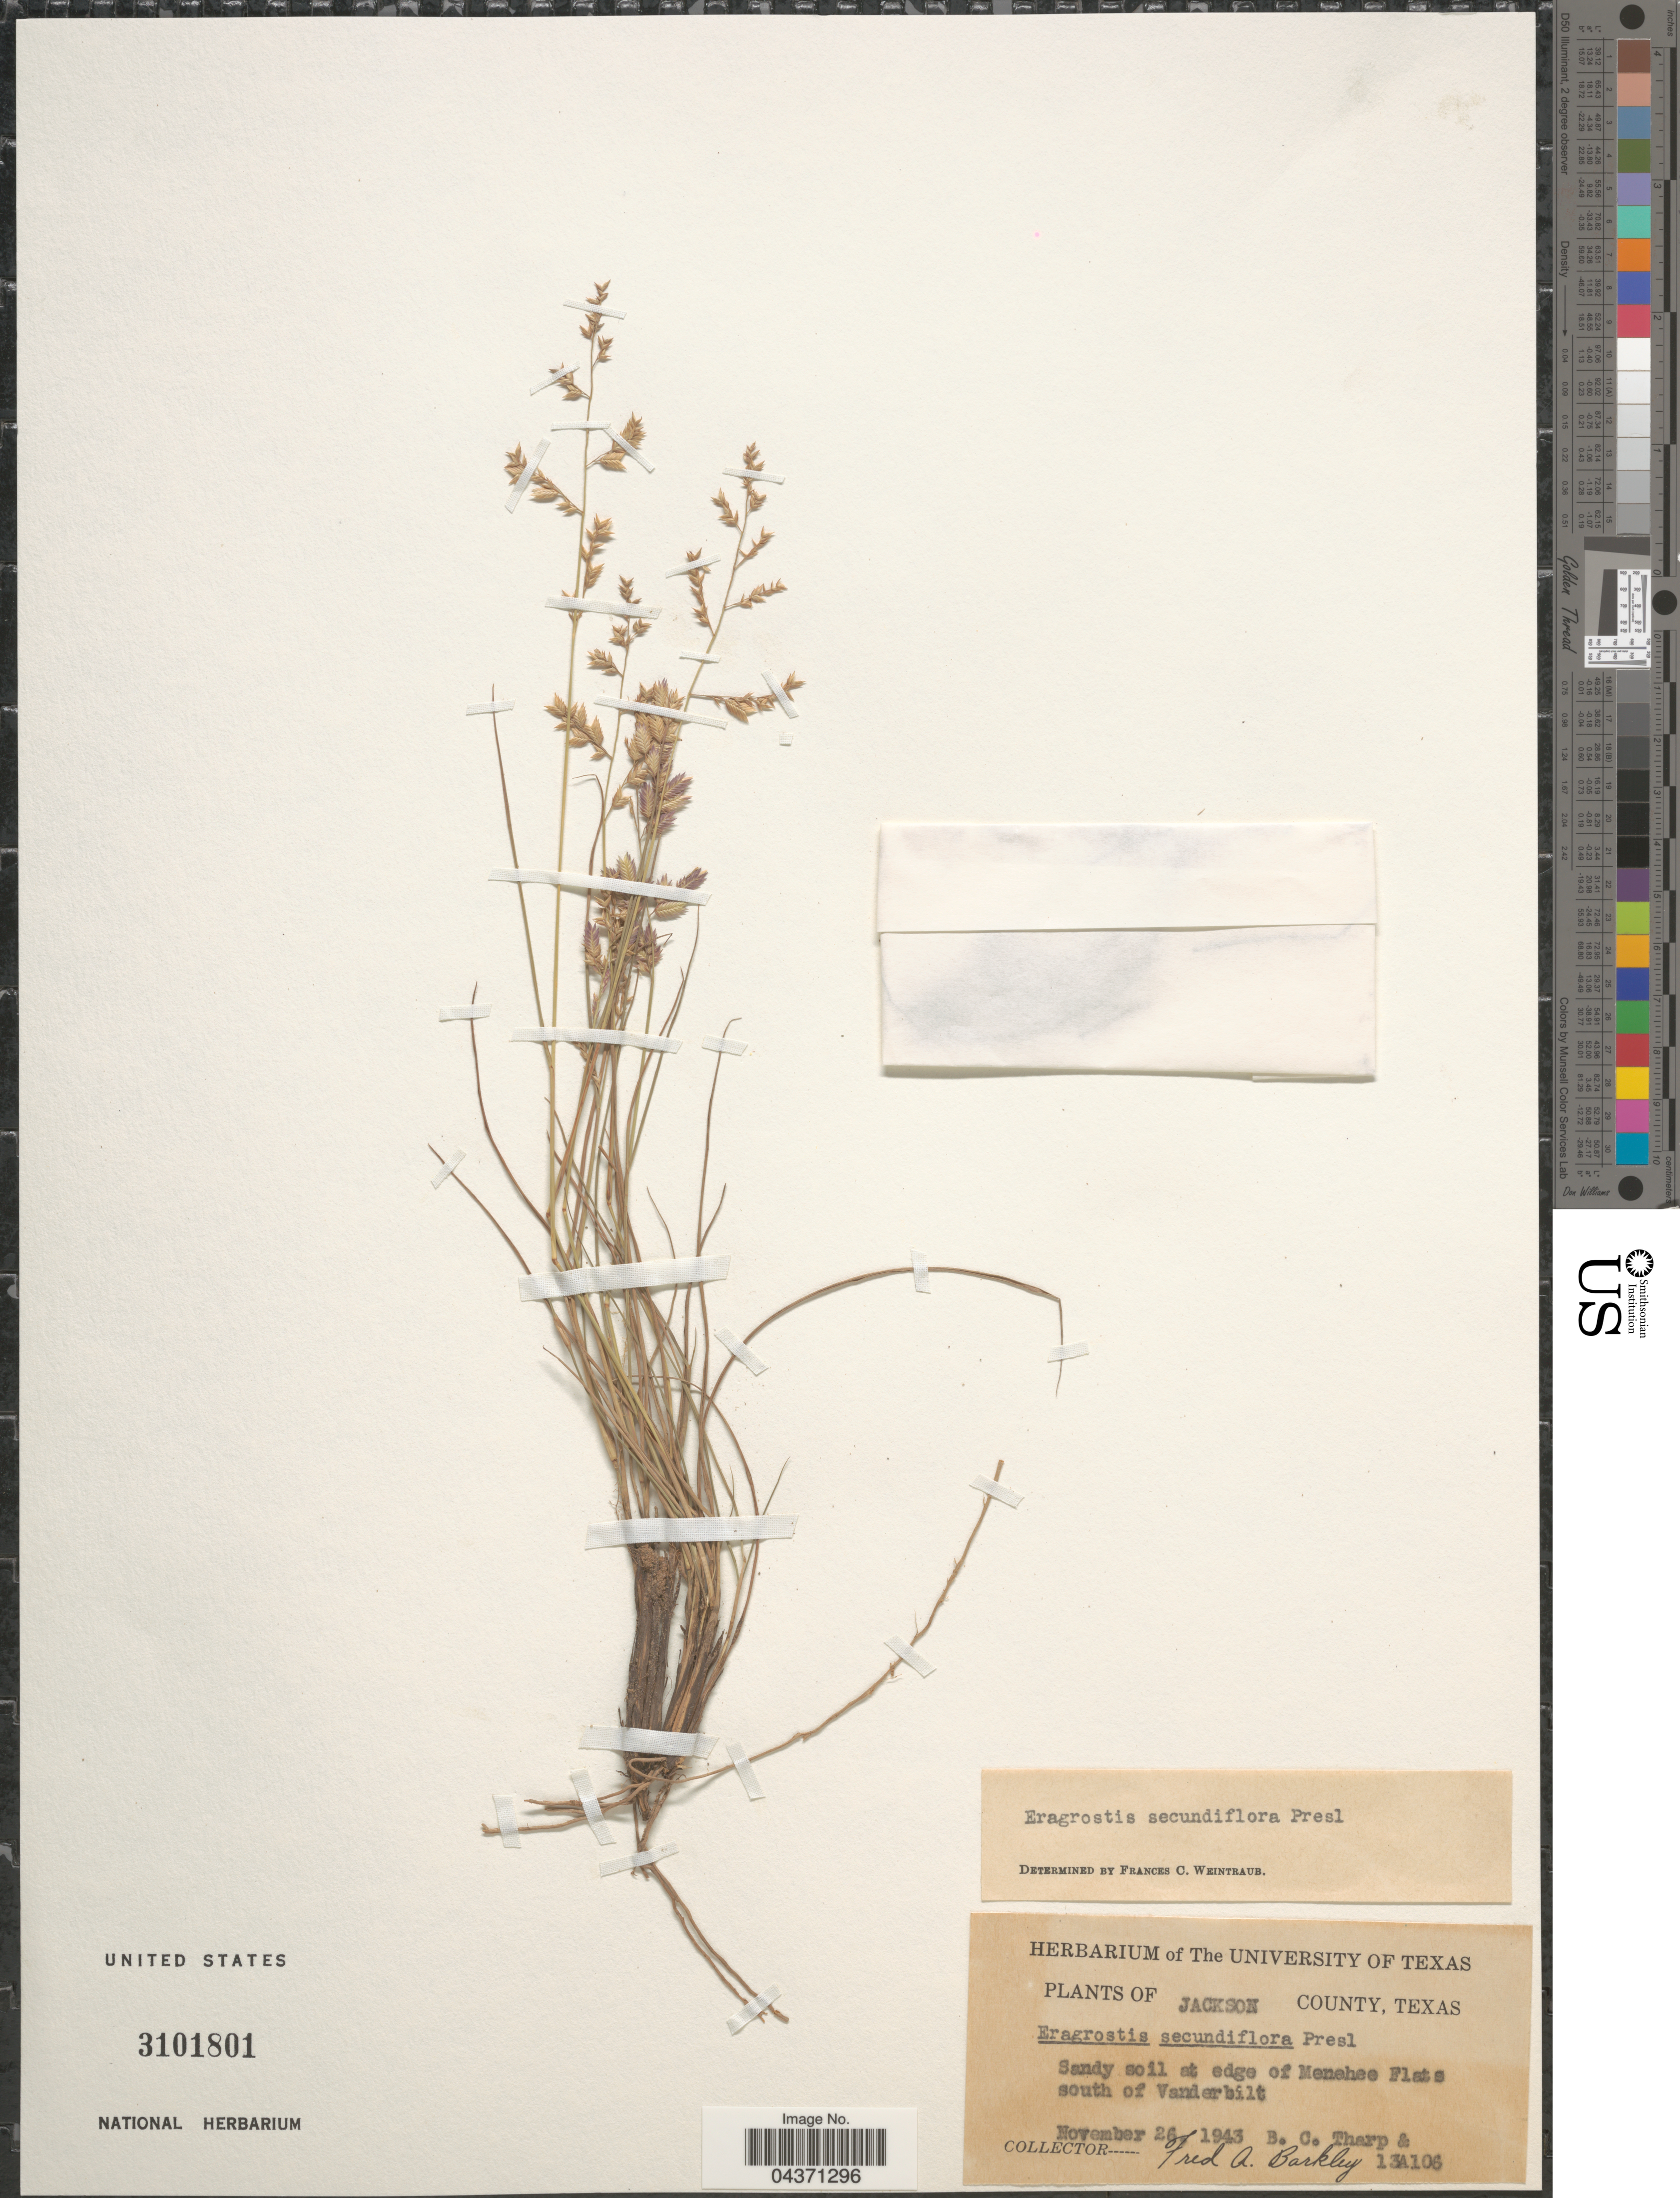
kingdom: Plantae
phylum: Tracheophyta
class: Liliopsida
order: Poales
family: Poaceae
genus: Eragrostis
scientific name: Eragrostis secundiflora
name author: J. Presl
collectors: B. C. Tharp & F. A. Barkley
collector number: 13A106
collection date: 1943-11-26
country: United States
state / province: Texas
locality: Jackson County. Sandy soil at edge of Menehee Flats south of Vanderbilt.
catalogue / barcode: US 3101801